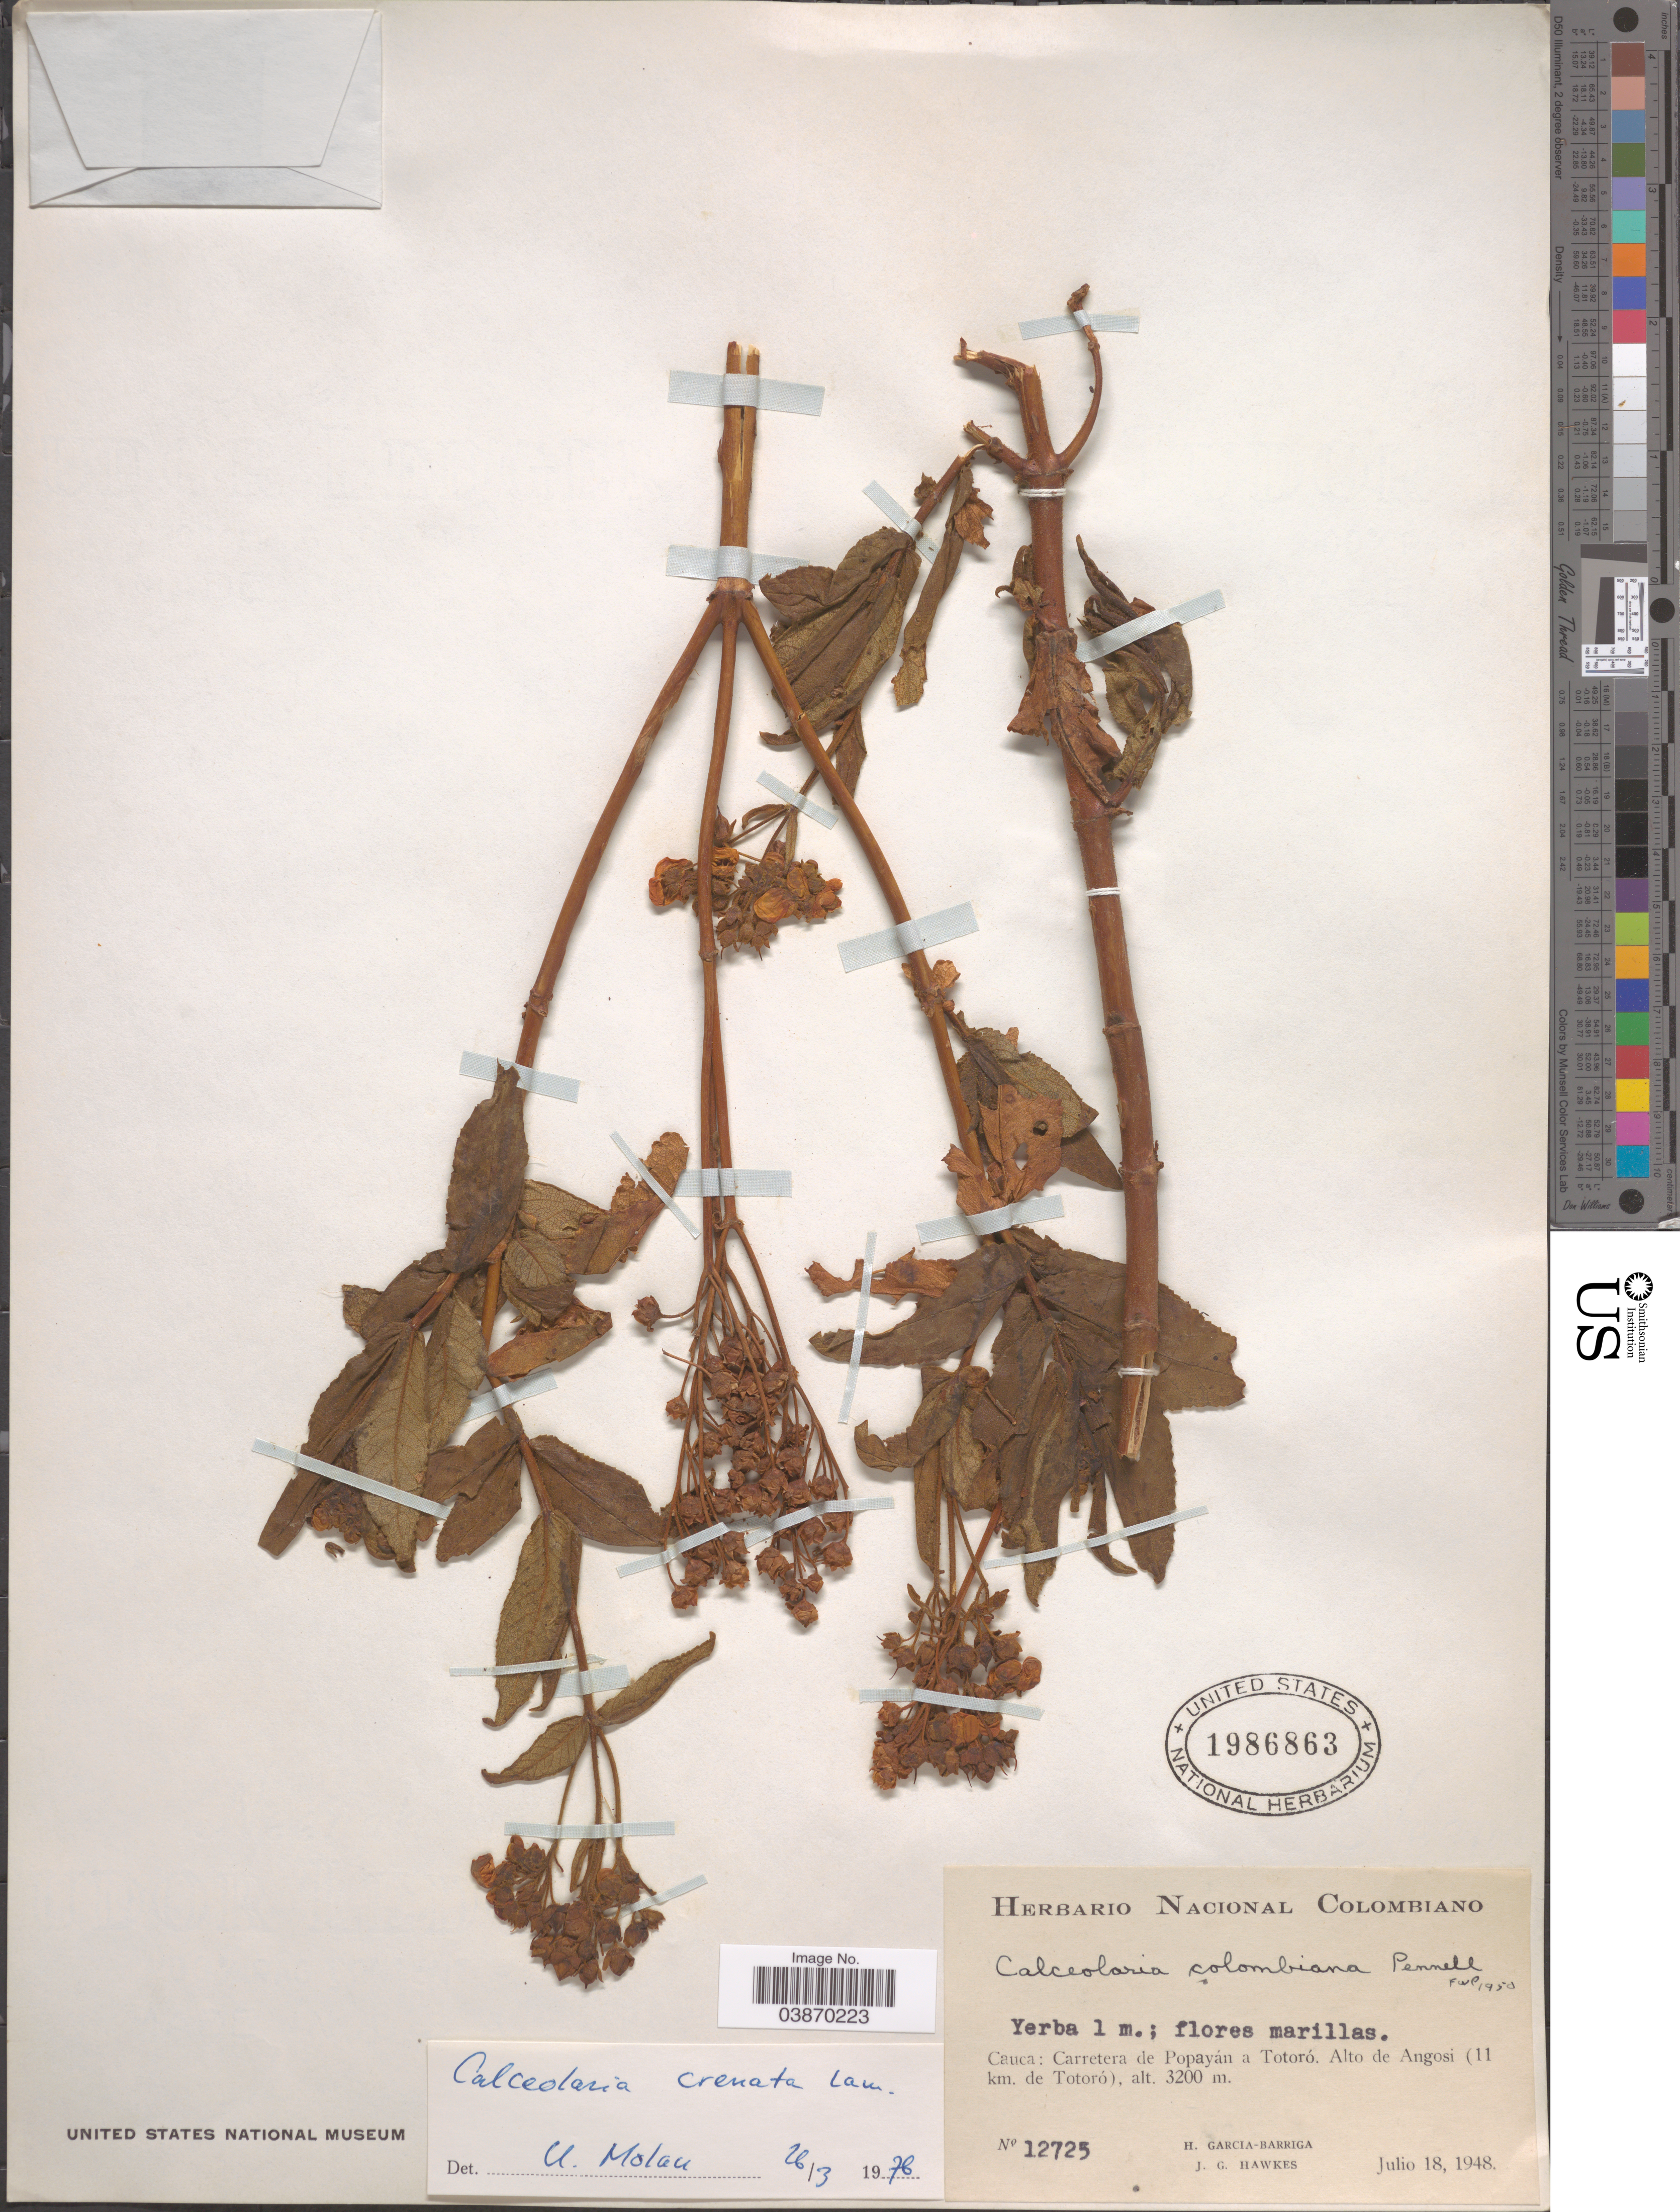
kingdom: Plantae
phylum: Tracheophyta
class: Magnoliopsida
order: Lamiales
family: Calceolariaceae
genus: Calceolaria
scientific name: Calceolaria crenata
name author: Lam.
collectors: H. García Barriga & J. Hawkes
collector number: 12725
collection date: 1948-07-18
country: Colombia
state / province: Cauca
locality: Carretera de Popayán a Totoró. Alto de Angosi (11 km. de Totoró).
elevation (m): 3200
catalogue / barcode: US 1986863